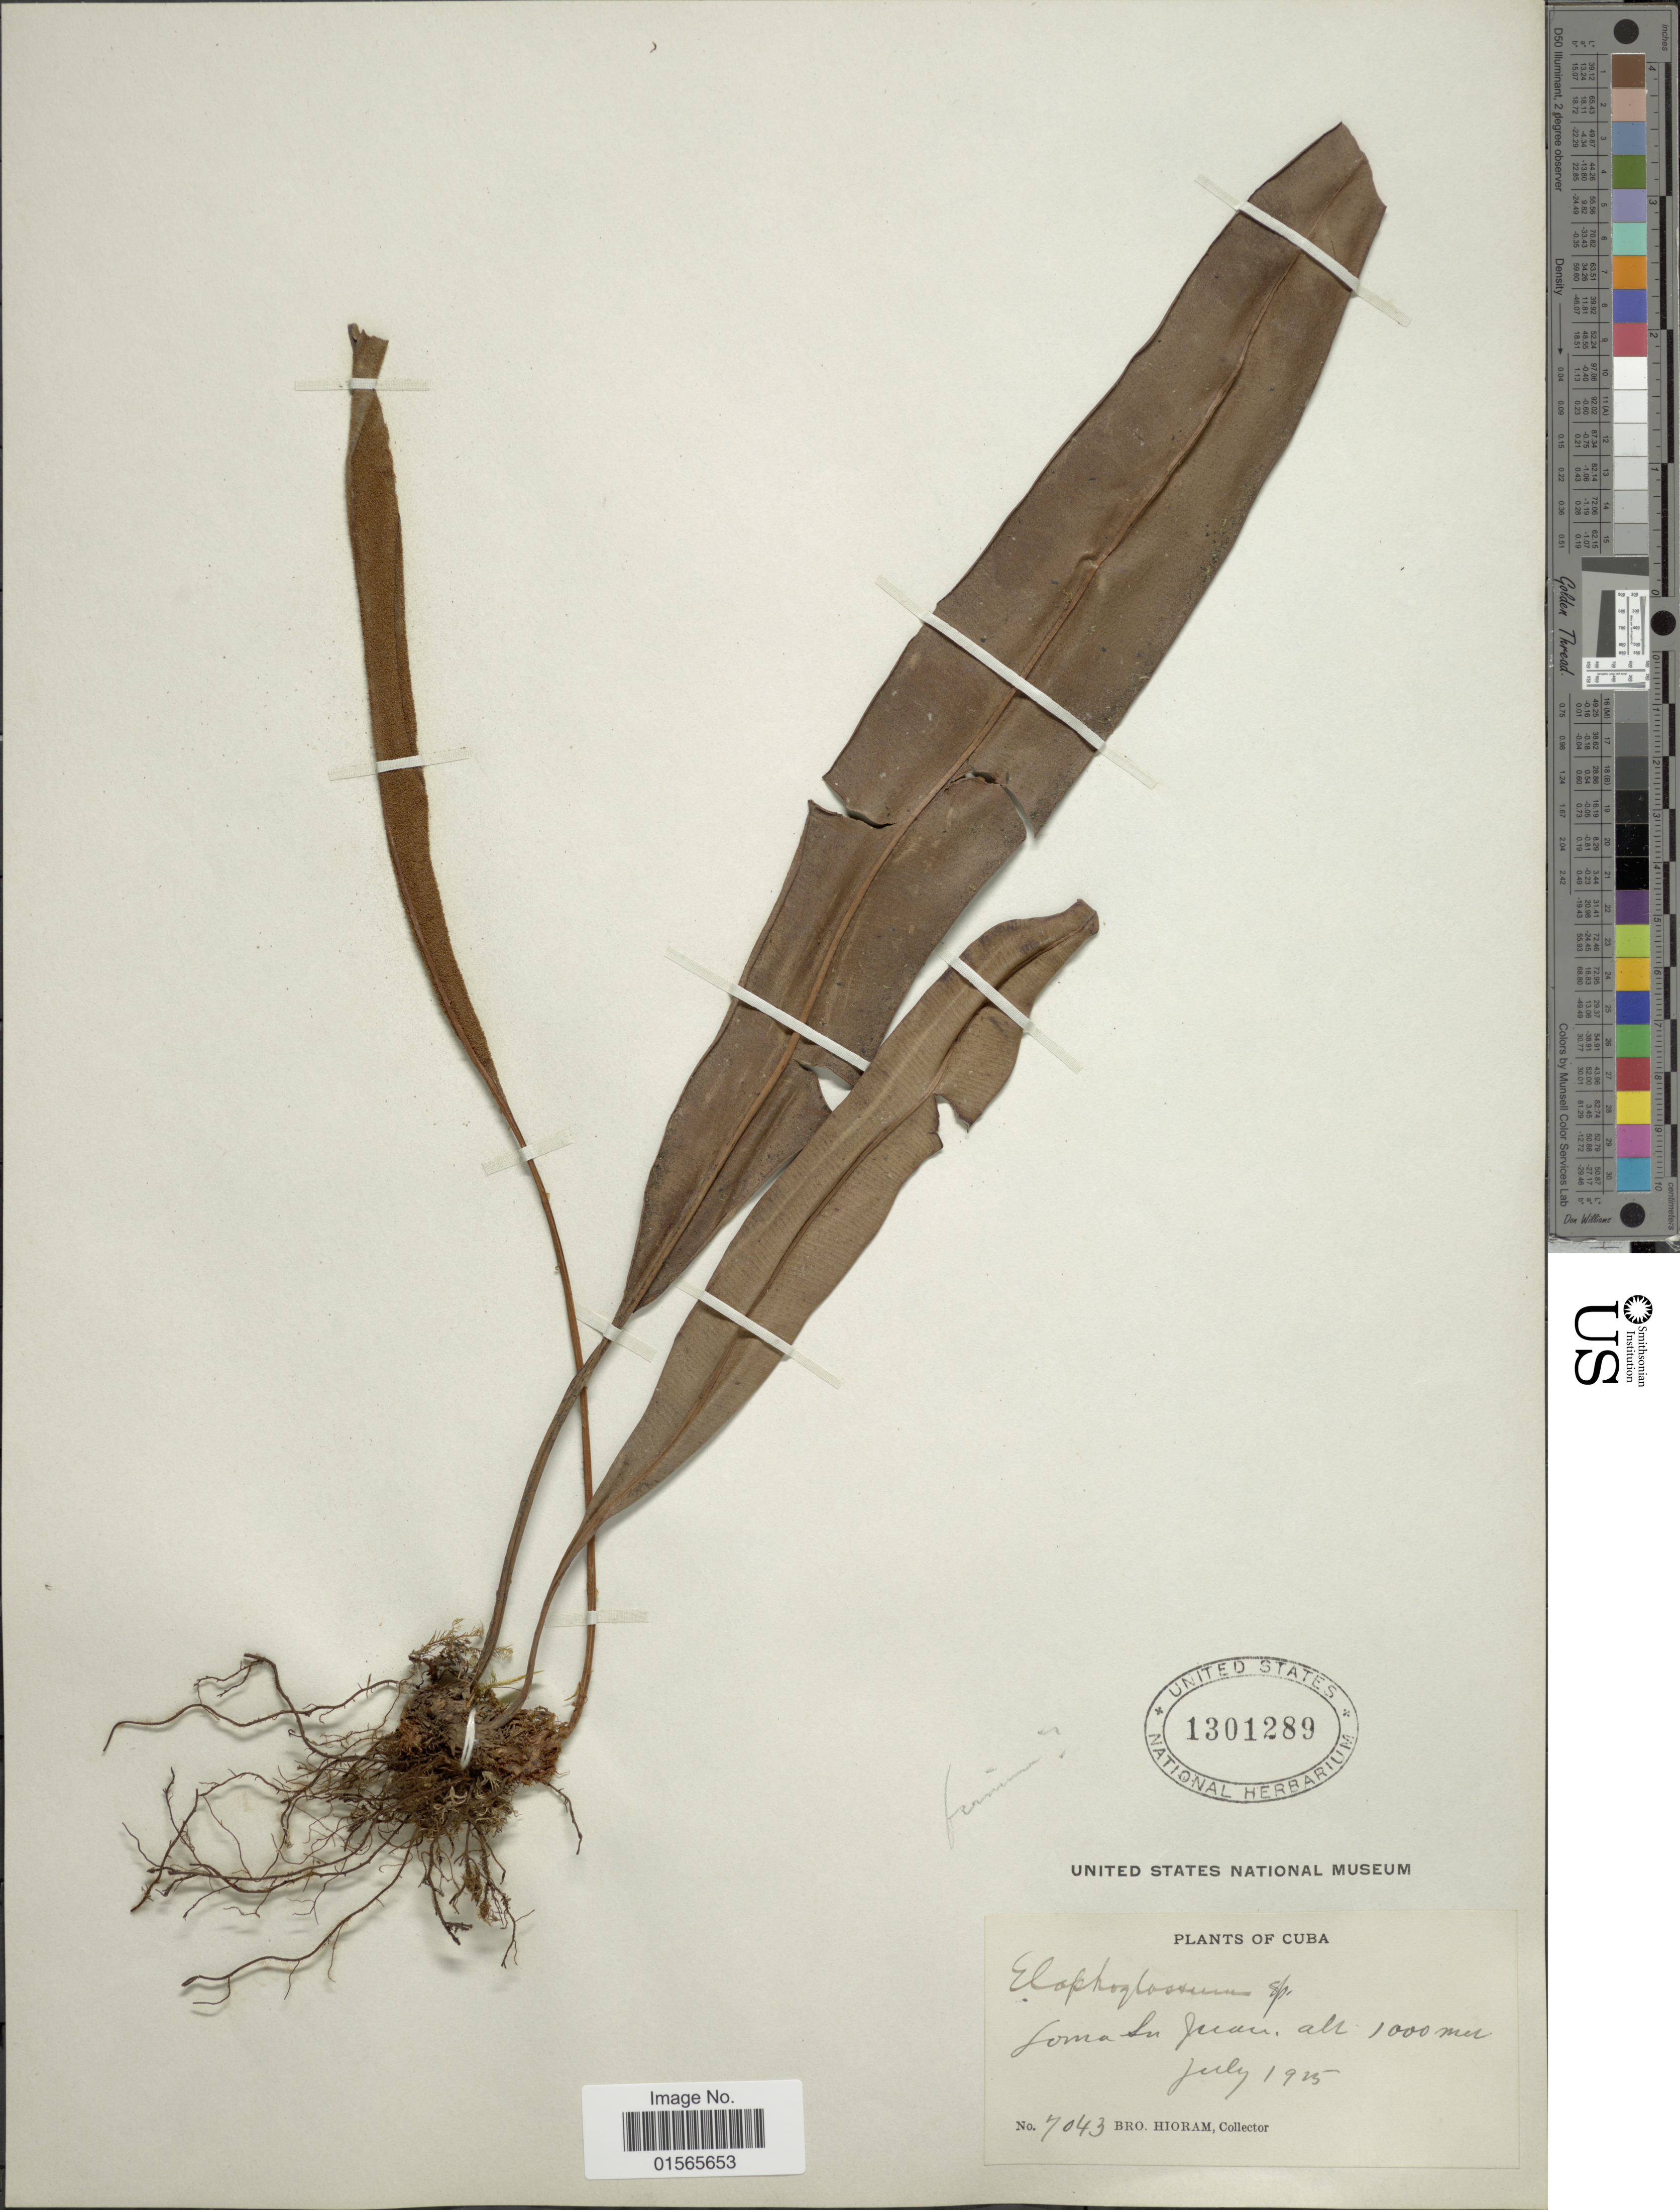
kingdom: Plantae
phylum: Tracheophyta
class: Polypodiopsida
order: Polypodiales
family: Dryopteridaceae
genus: Elaphoglossum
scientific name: Elaphoglossum longifolium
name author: J. Sm.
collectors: Bro. Hioram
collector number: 7043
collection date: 1925-07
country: Cuba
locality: Loma du Juan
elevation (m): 1000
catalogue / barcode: US 1301289